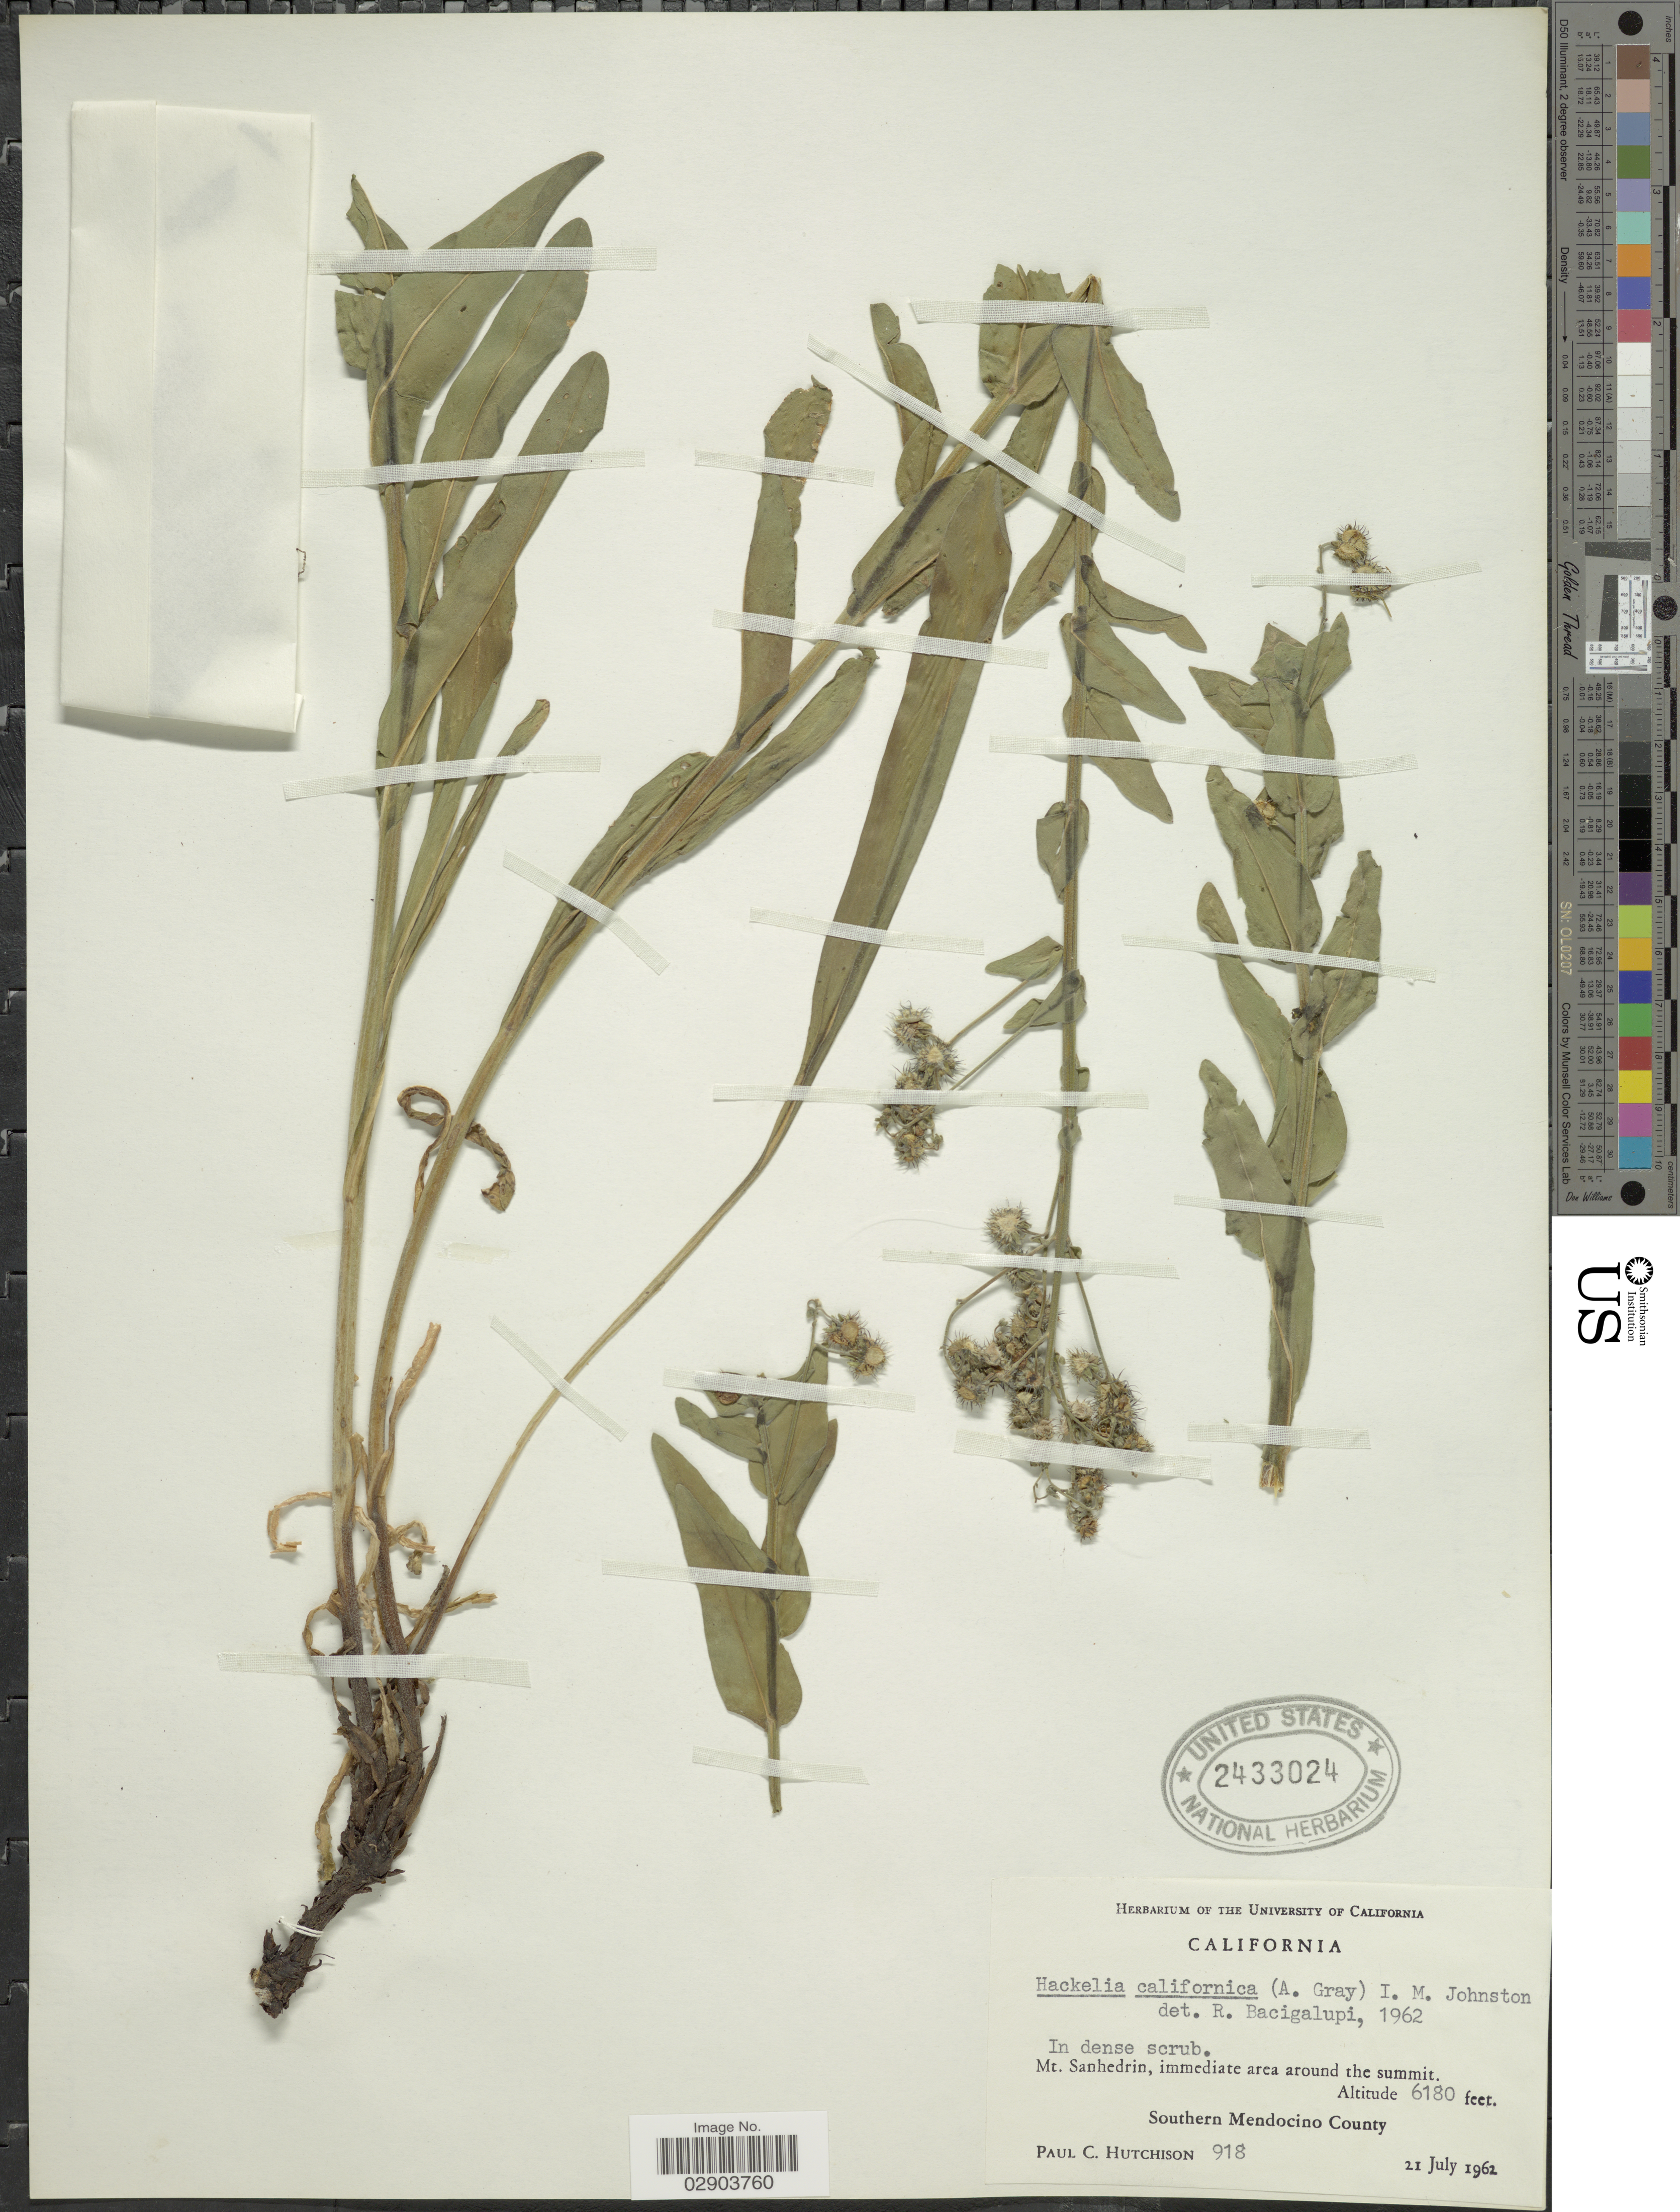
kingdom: Plantae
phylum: Tracheophyta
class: Magnoliopsida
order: Boraginales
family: Boraginaceae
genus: Hackelia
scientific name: Hackelia californica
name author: (A. Gray) I.M. Johnst.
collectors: P. C. Hutchison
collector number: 918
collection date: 1962-07-21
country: United States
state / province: California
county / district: Mendocino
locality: Mt. Sanhedrin, immediate area around the summit, Southern Mendocino County.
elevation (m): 1884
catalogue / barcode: US 2433024